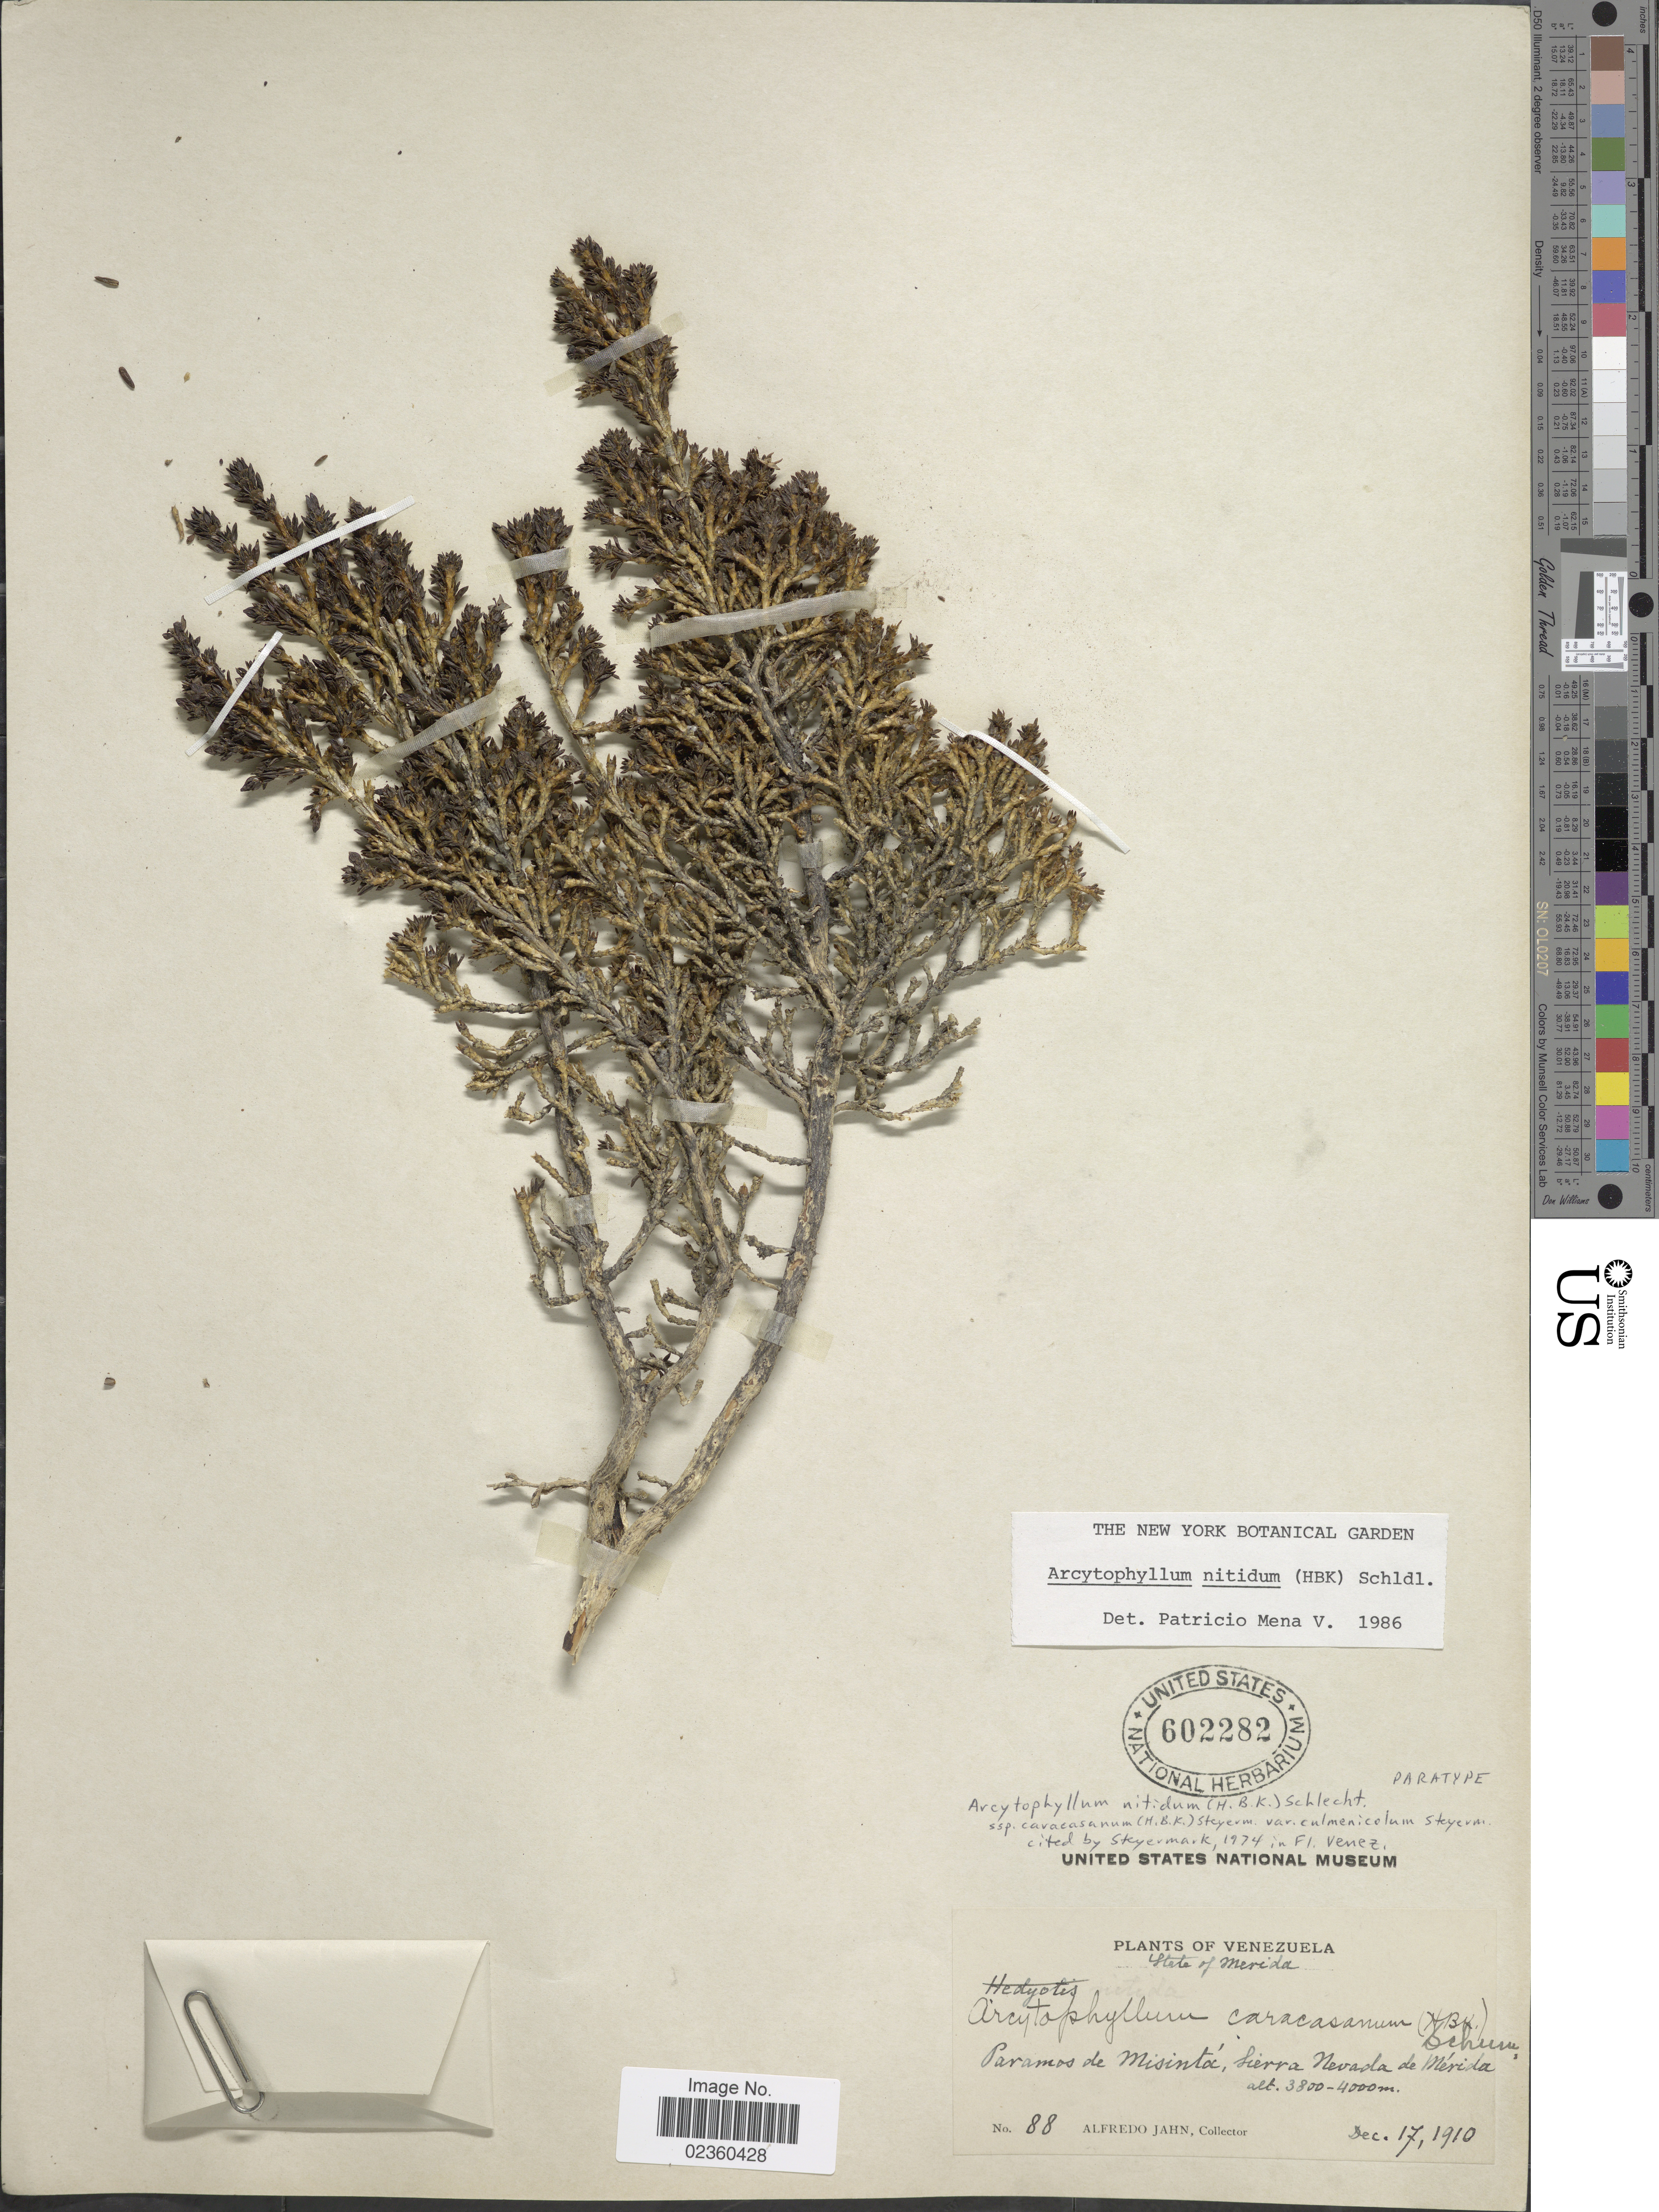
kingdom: Plantae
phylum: Tracheophyta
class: Magnoliopsida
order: Gentianales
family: Rubiaceae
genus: Arcytophyllum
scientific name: Arcytophyllum nitidum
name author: (Kunth) Schltdl.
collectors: A. Jahn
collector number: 88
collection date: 1910-12-17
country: Venezuela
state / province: Mérida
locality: Paramos de Misinta', Sierra Nevada de Mérida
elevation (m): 3800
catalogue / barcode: US 602282